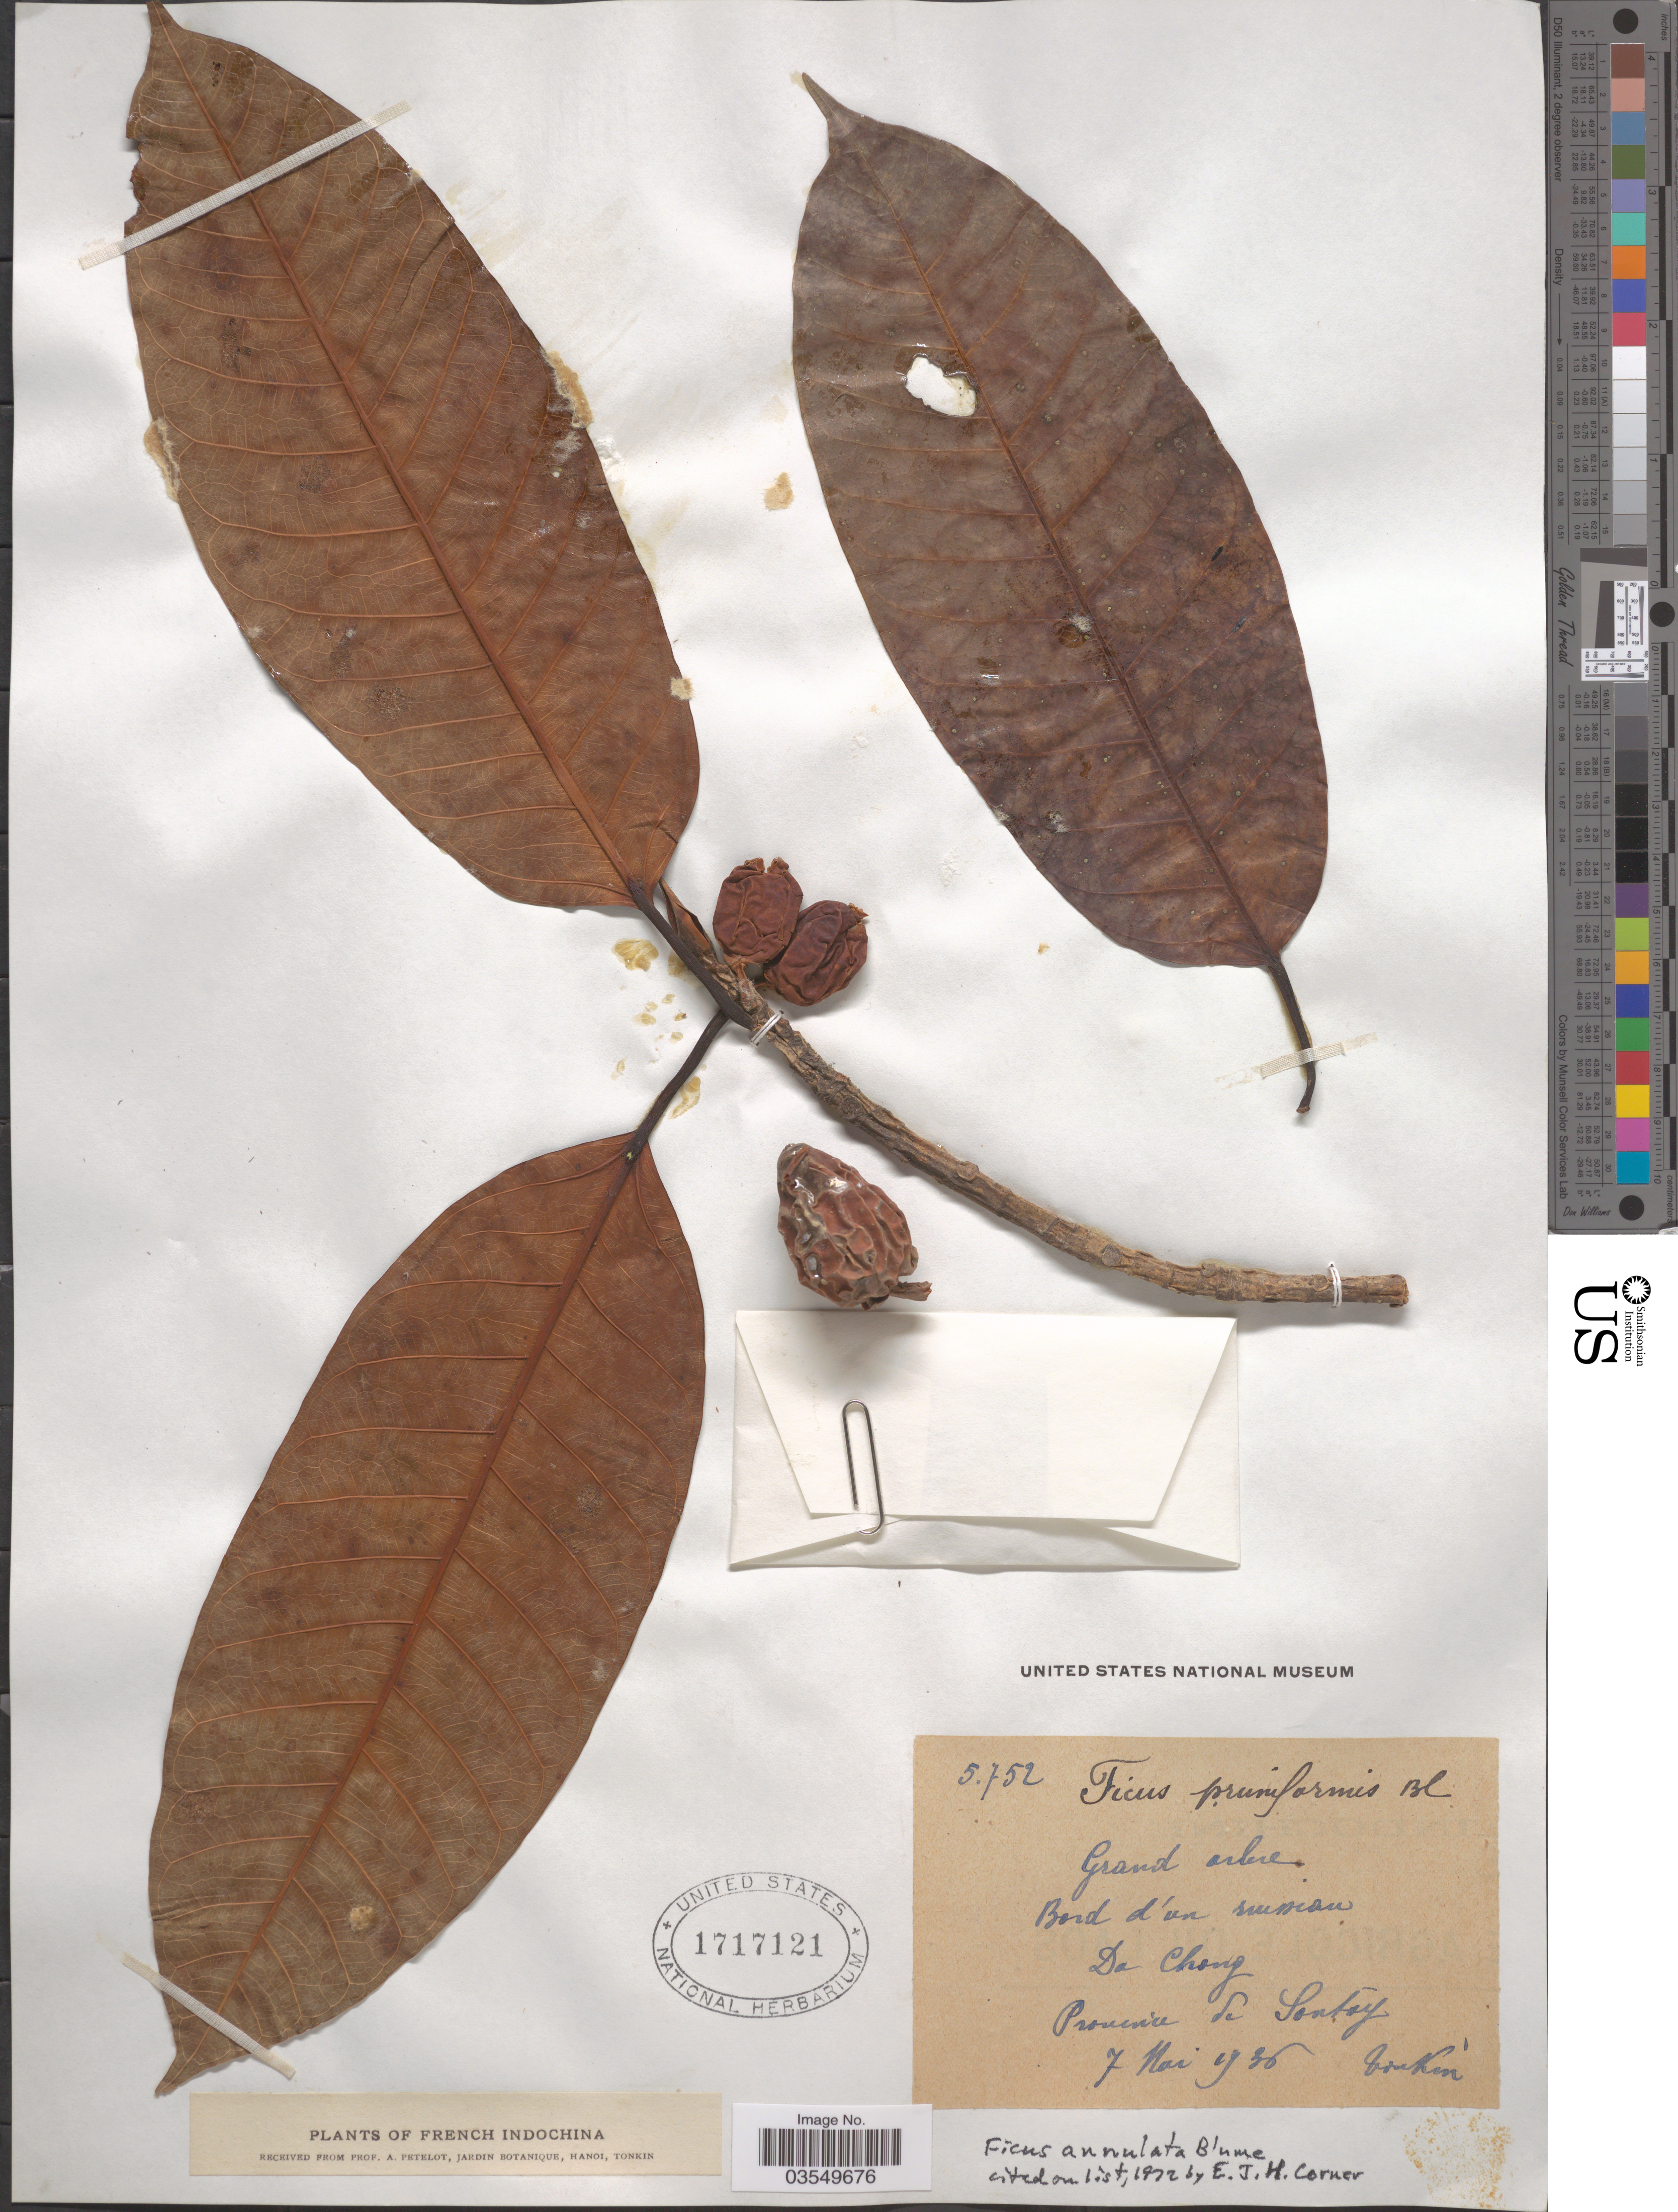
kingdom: Plantae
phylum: Tracheophyta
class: Magnoliopsida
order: Rosales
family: Moraceae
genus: Ficus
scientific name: Ficus annulata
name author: Blume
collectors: A. Petelot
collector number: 5752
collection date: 1936-05-07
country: Vietnam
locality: French Indochina. Bord d'un ruissau. Da Chong. Province de Sontay.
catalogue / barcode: US 1717121